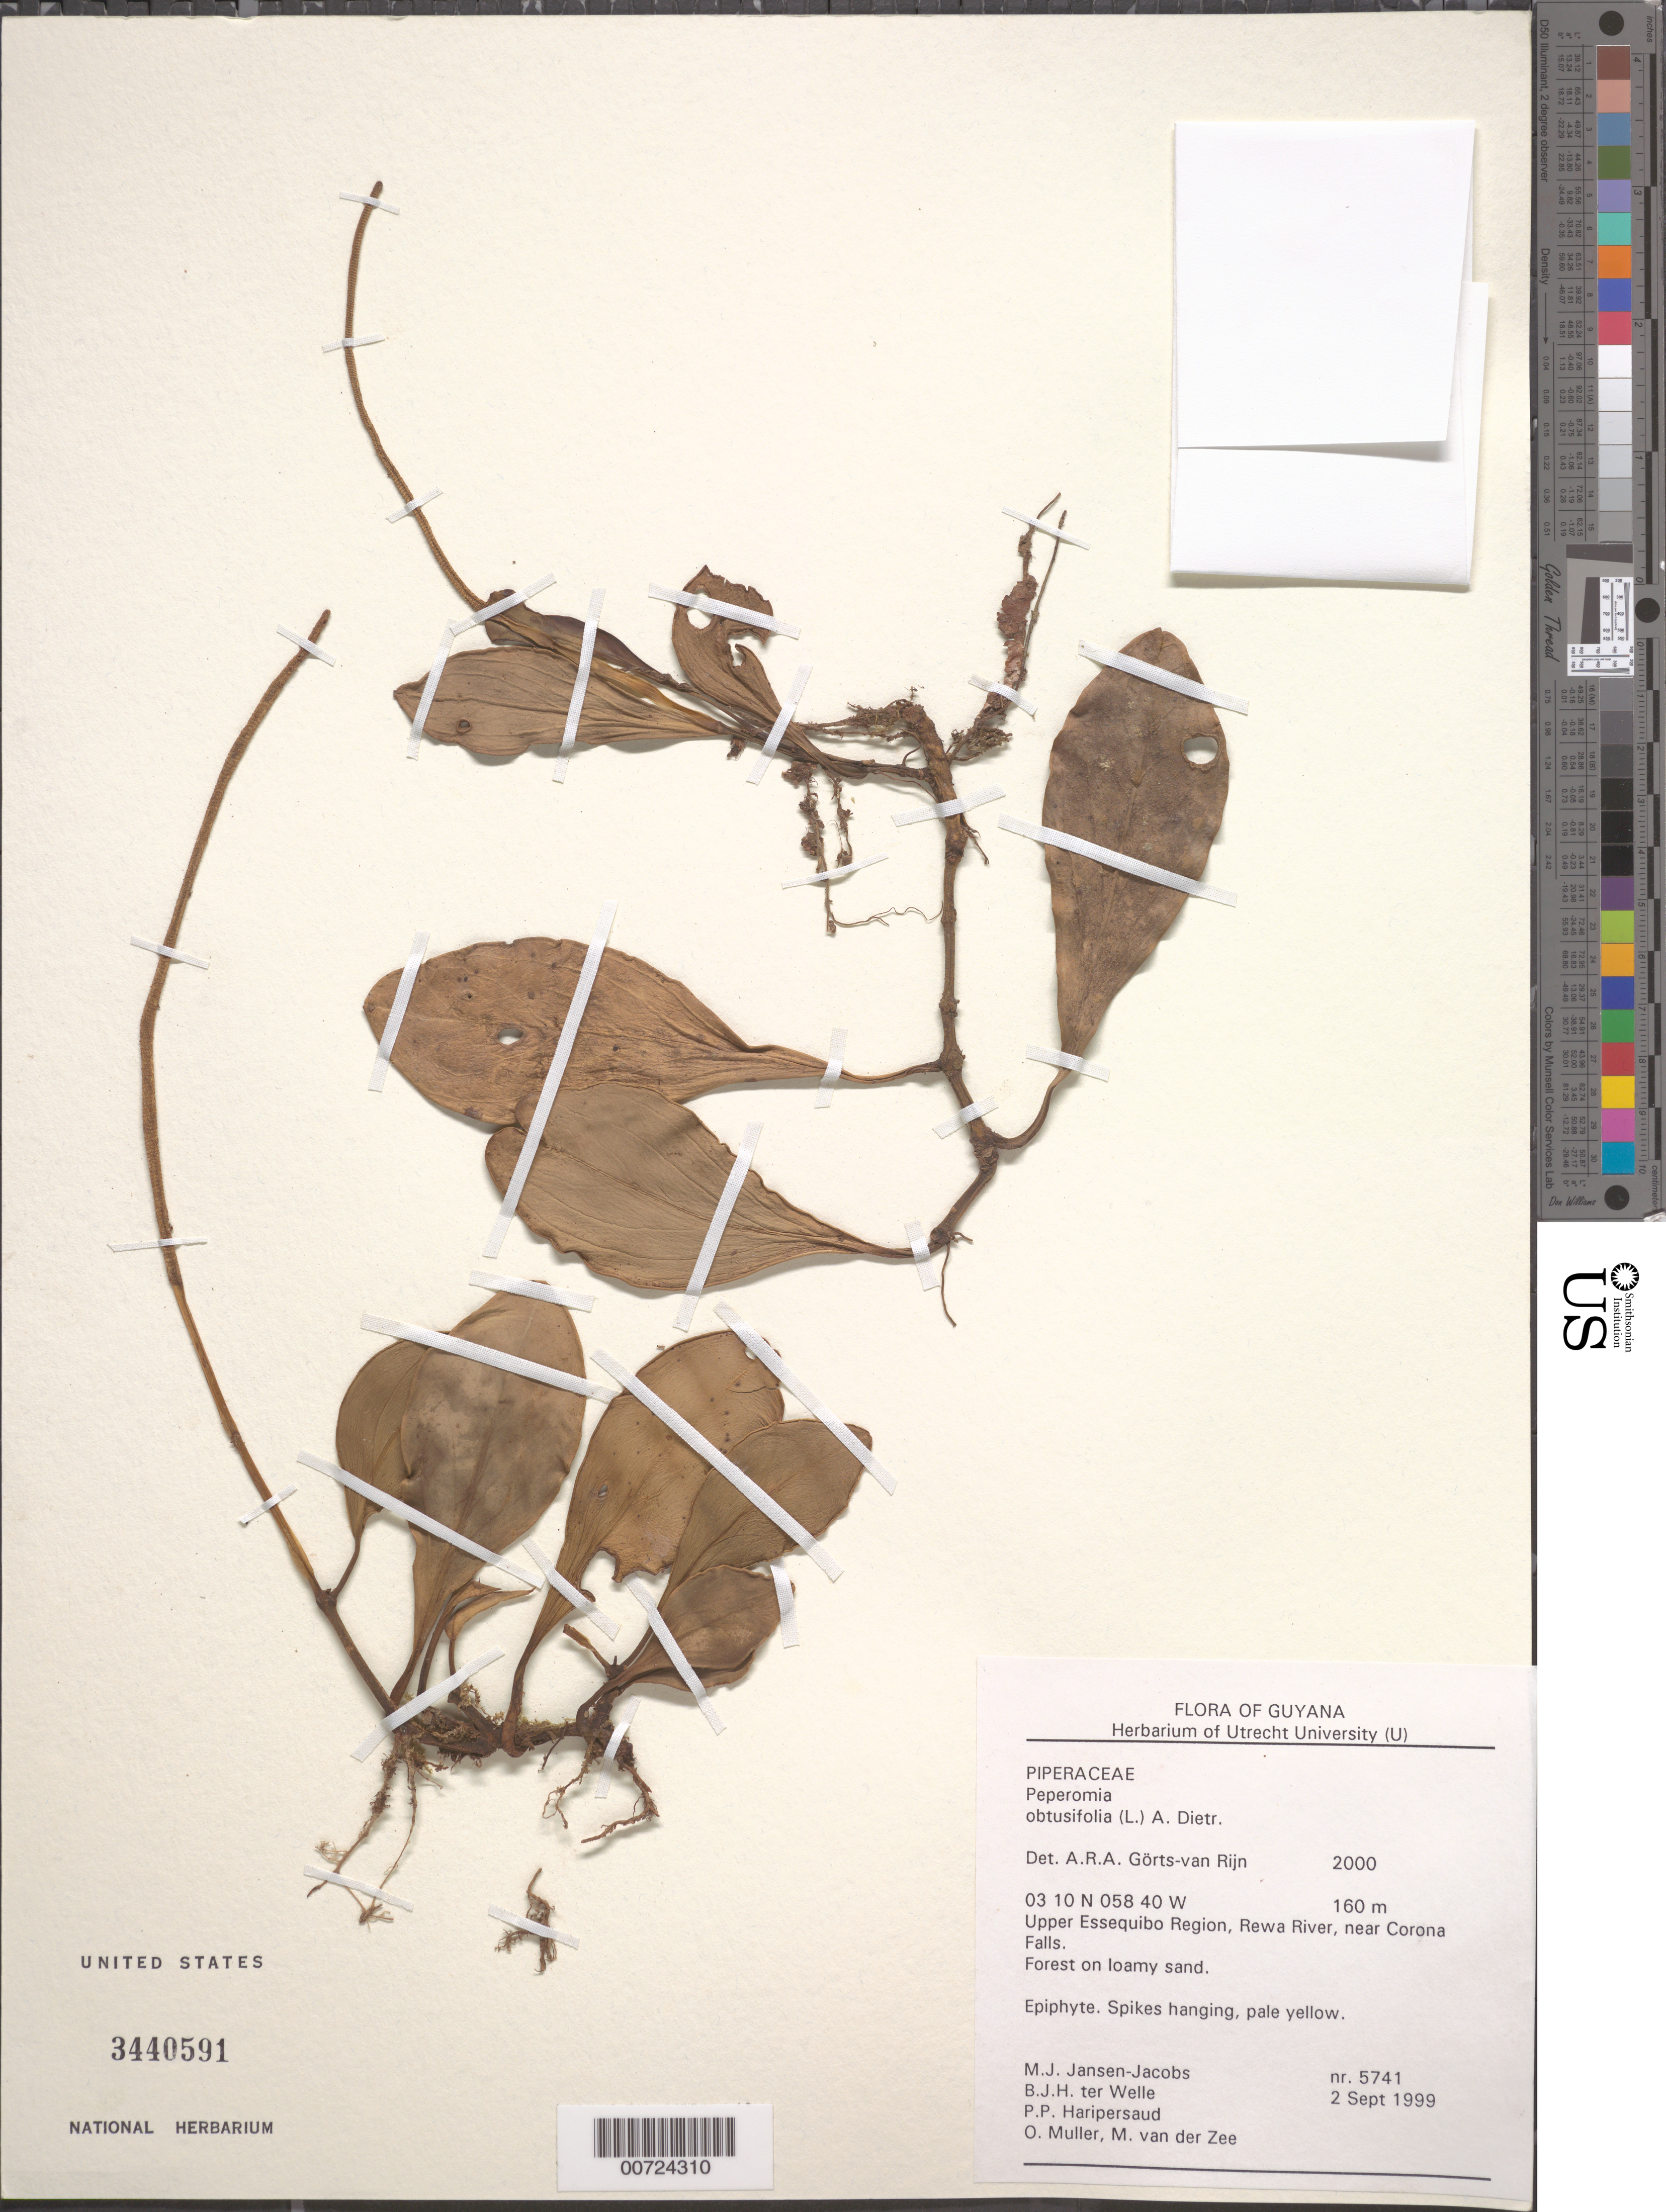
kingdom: Plantae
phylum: Tracheophyta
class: Magnoliopsida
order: Piperales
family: Piperaceae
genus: Peperomia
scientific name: Peperomia obtusifolia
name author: (L.) A. Dietr.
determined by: Görts-van Rijn, A. R. A.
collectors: M. J. Jansen-Jacobs, B. Welle, P. Haripersaud, O. Muller & M. van der Zee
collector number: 5741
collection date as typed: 2-Sep-99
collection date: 1999-09-02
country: Guyana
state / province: U. Takutu-U. Essequibo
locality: Rewa River, near Corona Falls, Upper Essequibo Region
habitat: Forest on loamy sand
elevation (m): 160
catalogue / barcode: US 3440591